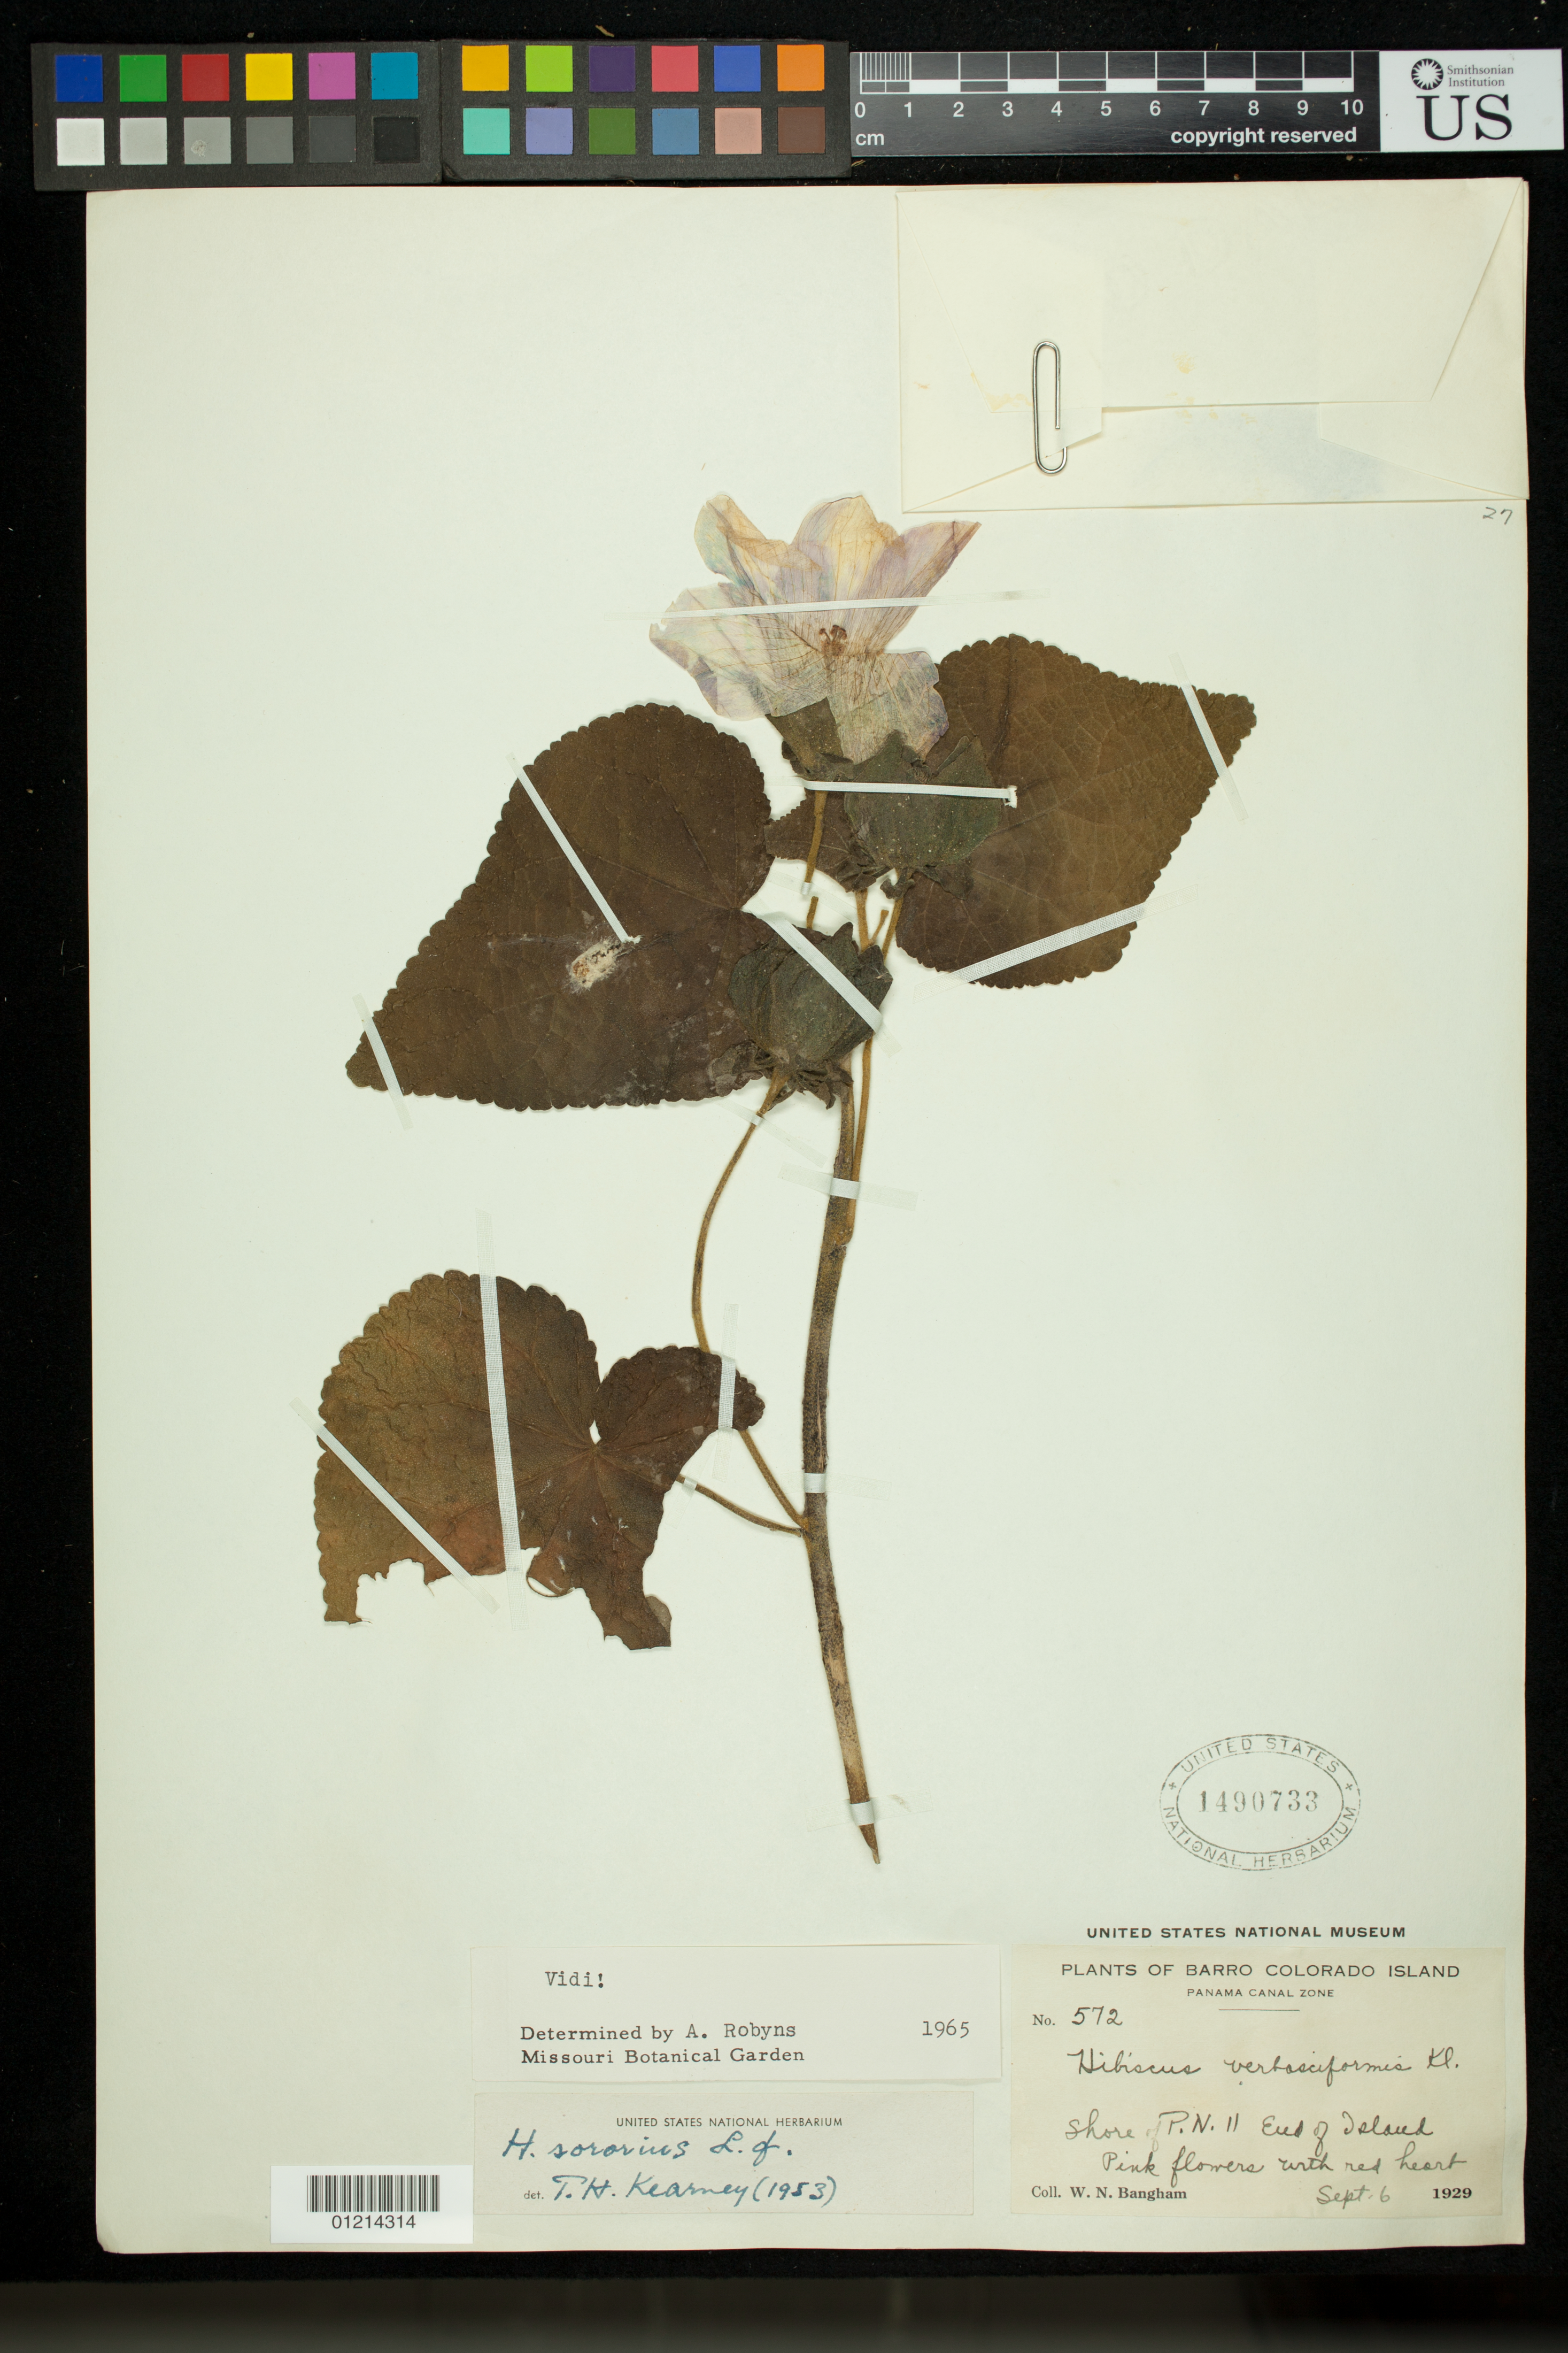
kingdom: Plantae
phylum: Tracheophyta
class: Magnoliopsida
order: Malvales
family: Malvaceae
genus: Hibiscus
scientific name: Hibiscus sororius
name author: L.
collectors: W. Bangham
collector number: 572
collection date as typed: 09 Jun 1929 or 06 Sep 1929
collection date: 1929-06-09 or 1929-09-06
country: Panama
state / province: Panamá Oeste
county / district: Canal Zone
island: Barro Colorado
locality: Barro Colorado Island. Panama Canal Zone. Shore of P. N. II End of Island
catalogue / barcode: US 1490733